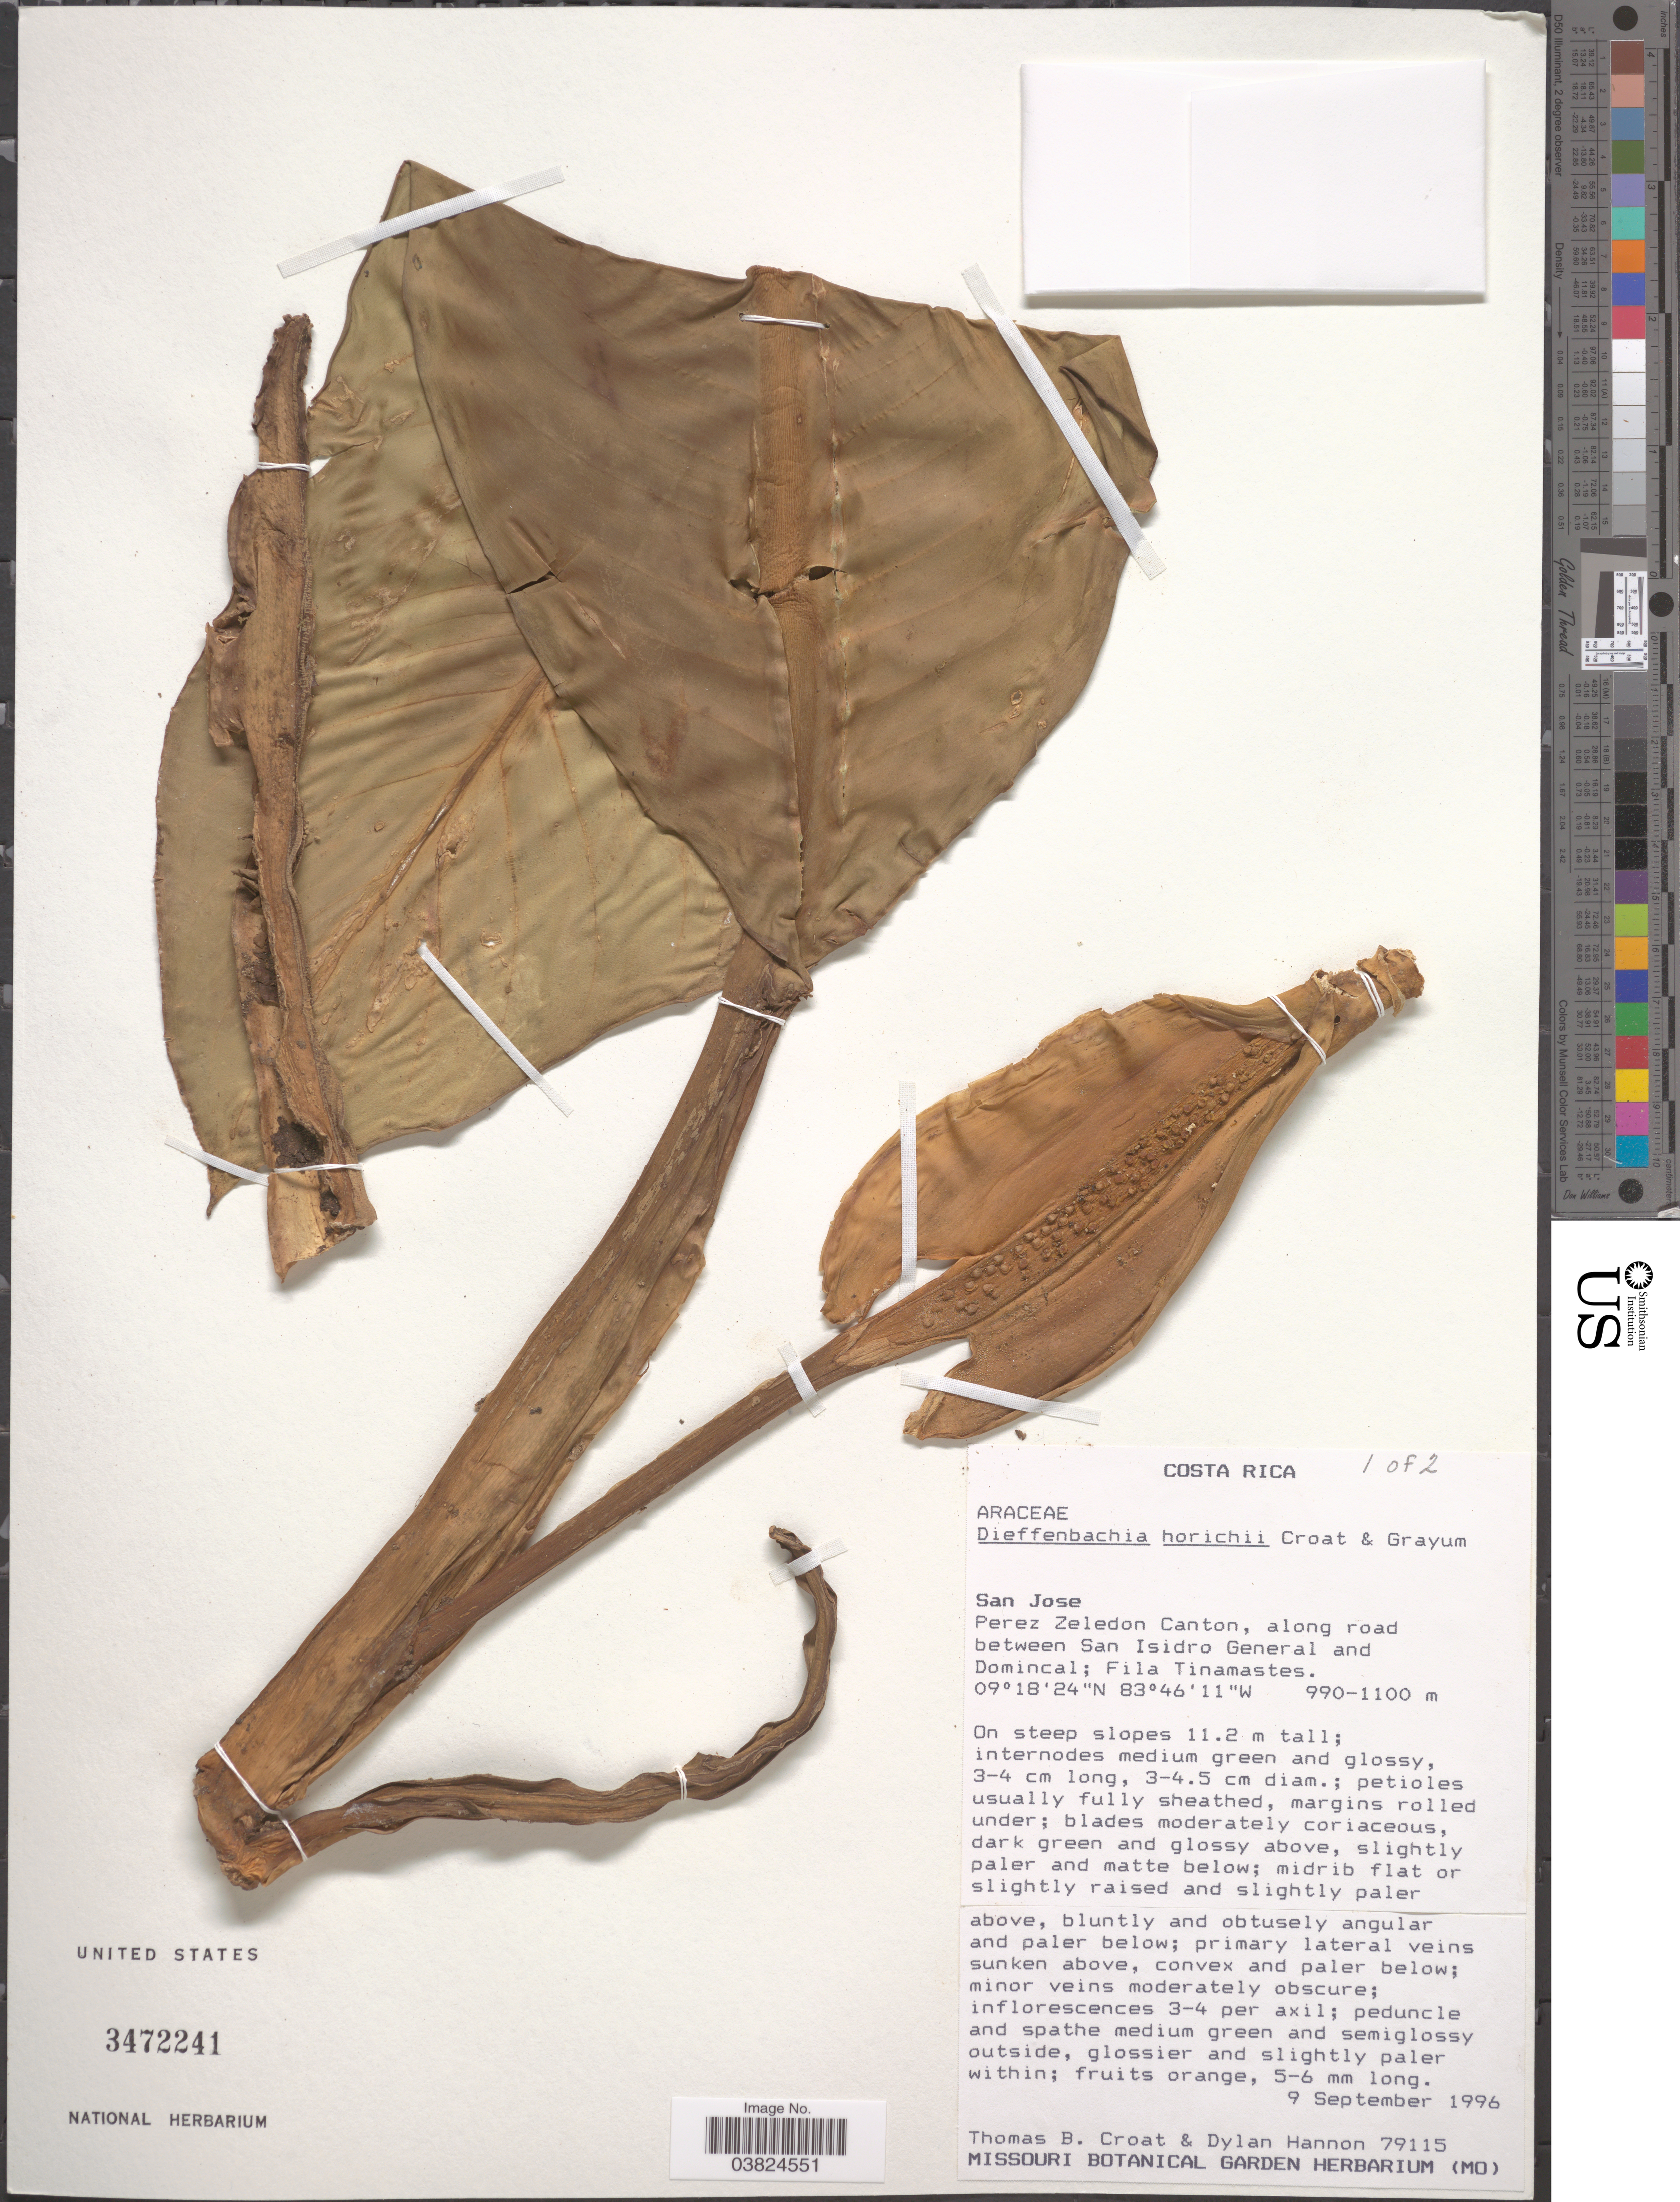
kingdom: Plantae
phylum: Tracheophyta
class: Liliopsida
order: Alismatales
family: Araceae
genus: Dieffenbachia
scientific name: Dieffenbachia horichii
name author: Croat & Grayum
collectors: T. B. Croat & D. Hannon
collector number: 79115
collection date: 1996-09-09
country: Costa Rica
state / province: San José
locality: Perez Zeledon Canton, along road between San Isidro General and Dominical; Fila Tinamastes.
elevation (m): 990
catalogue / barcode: US 3472241